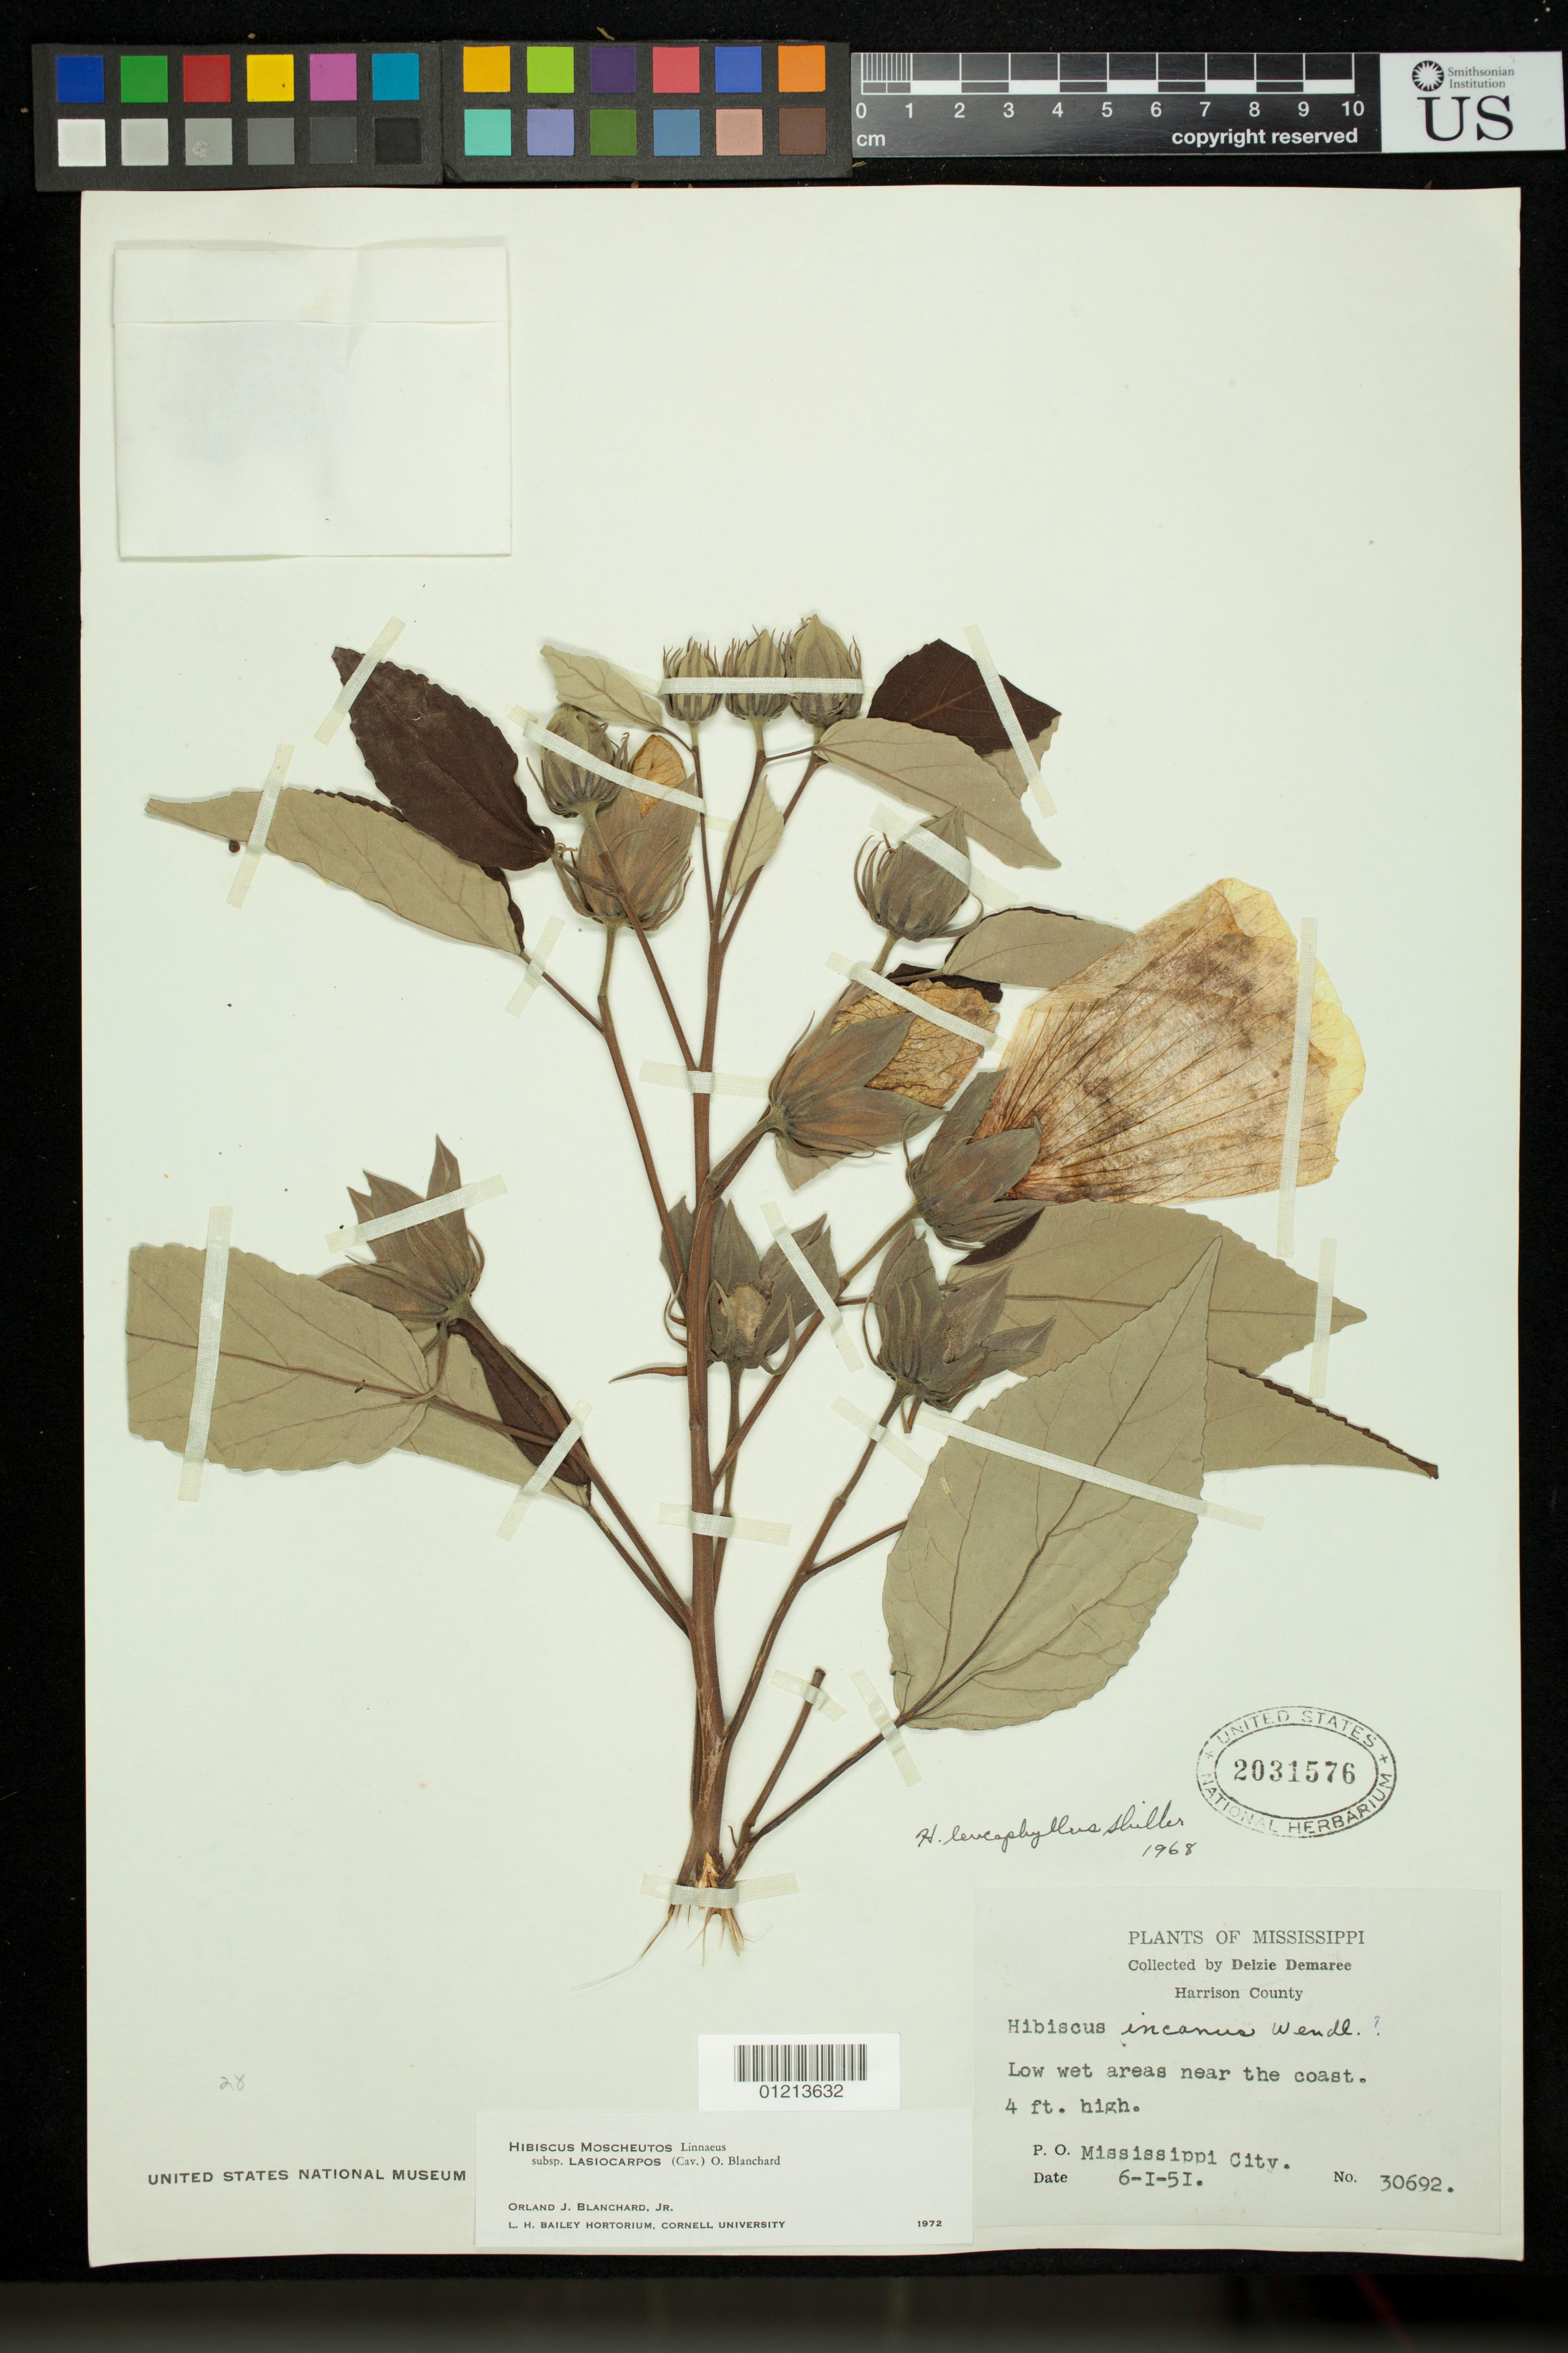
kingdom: Plantae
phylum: Tracheophyta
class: Magnoliopsida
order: Malvales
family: Malvaceae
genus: Hibiscus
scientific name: Hibiscus moscheutos subsp. lasiocarpos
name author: (Cav.) O.J. Blanch.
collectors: D. Demaree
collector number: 30692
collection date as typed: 06 Jan 1951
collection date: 1951-01-06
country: United States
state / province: Mississippi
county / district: Harrison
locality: Harrison County. Low wet areas near the coast. P.O. Mississippi City.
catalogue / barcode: US 2031576